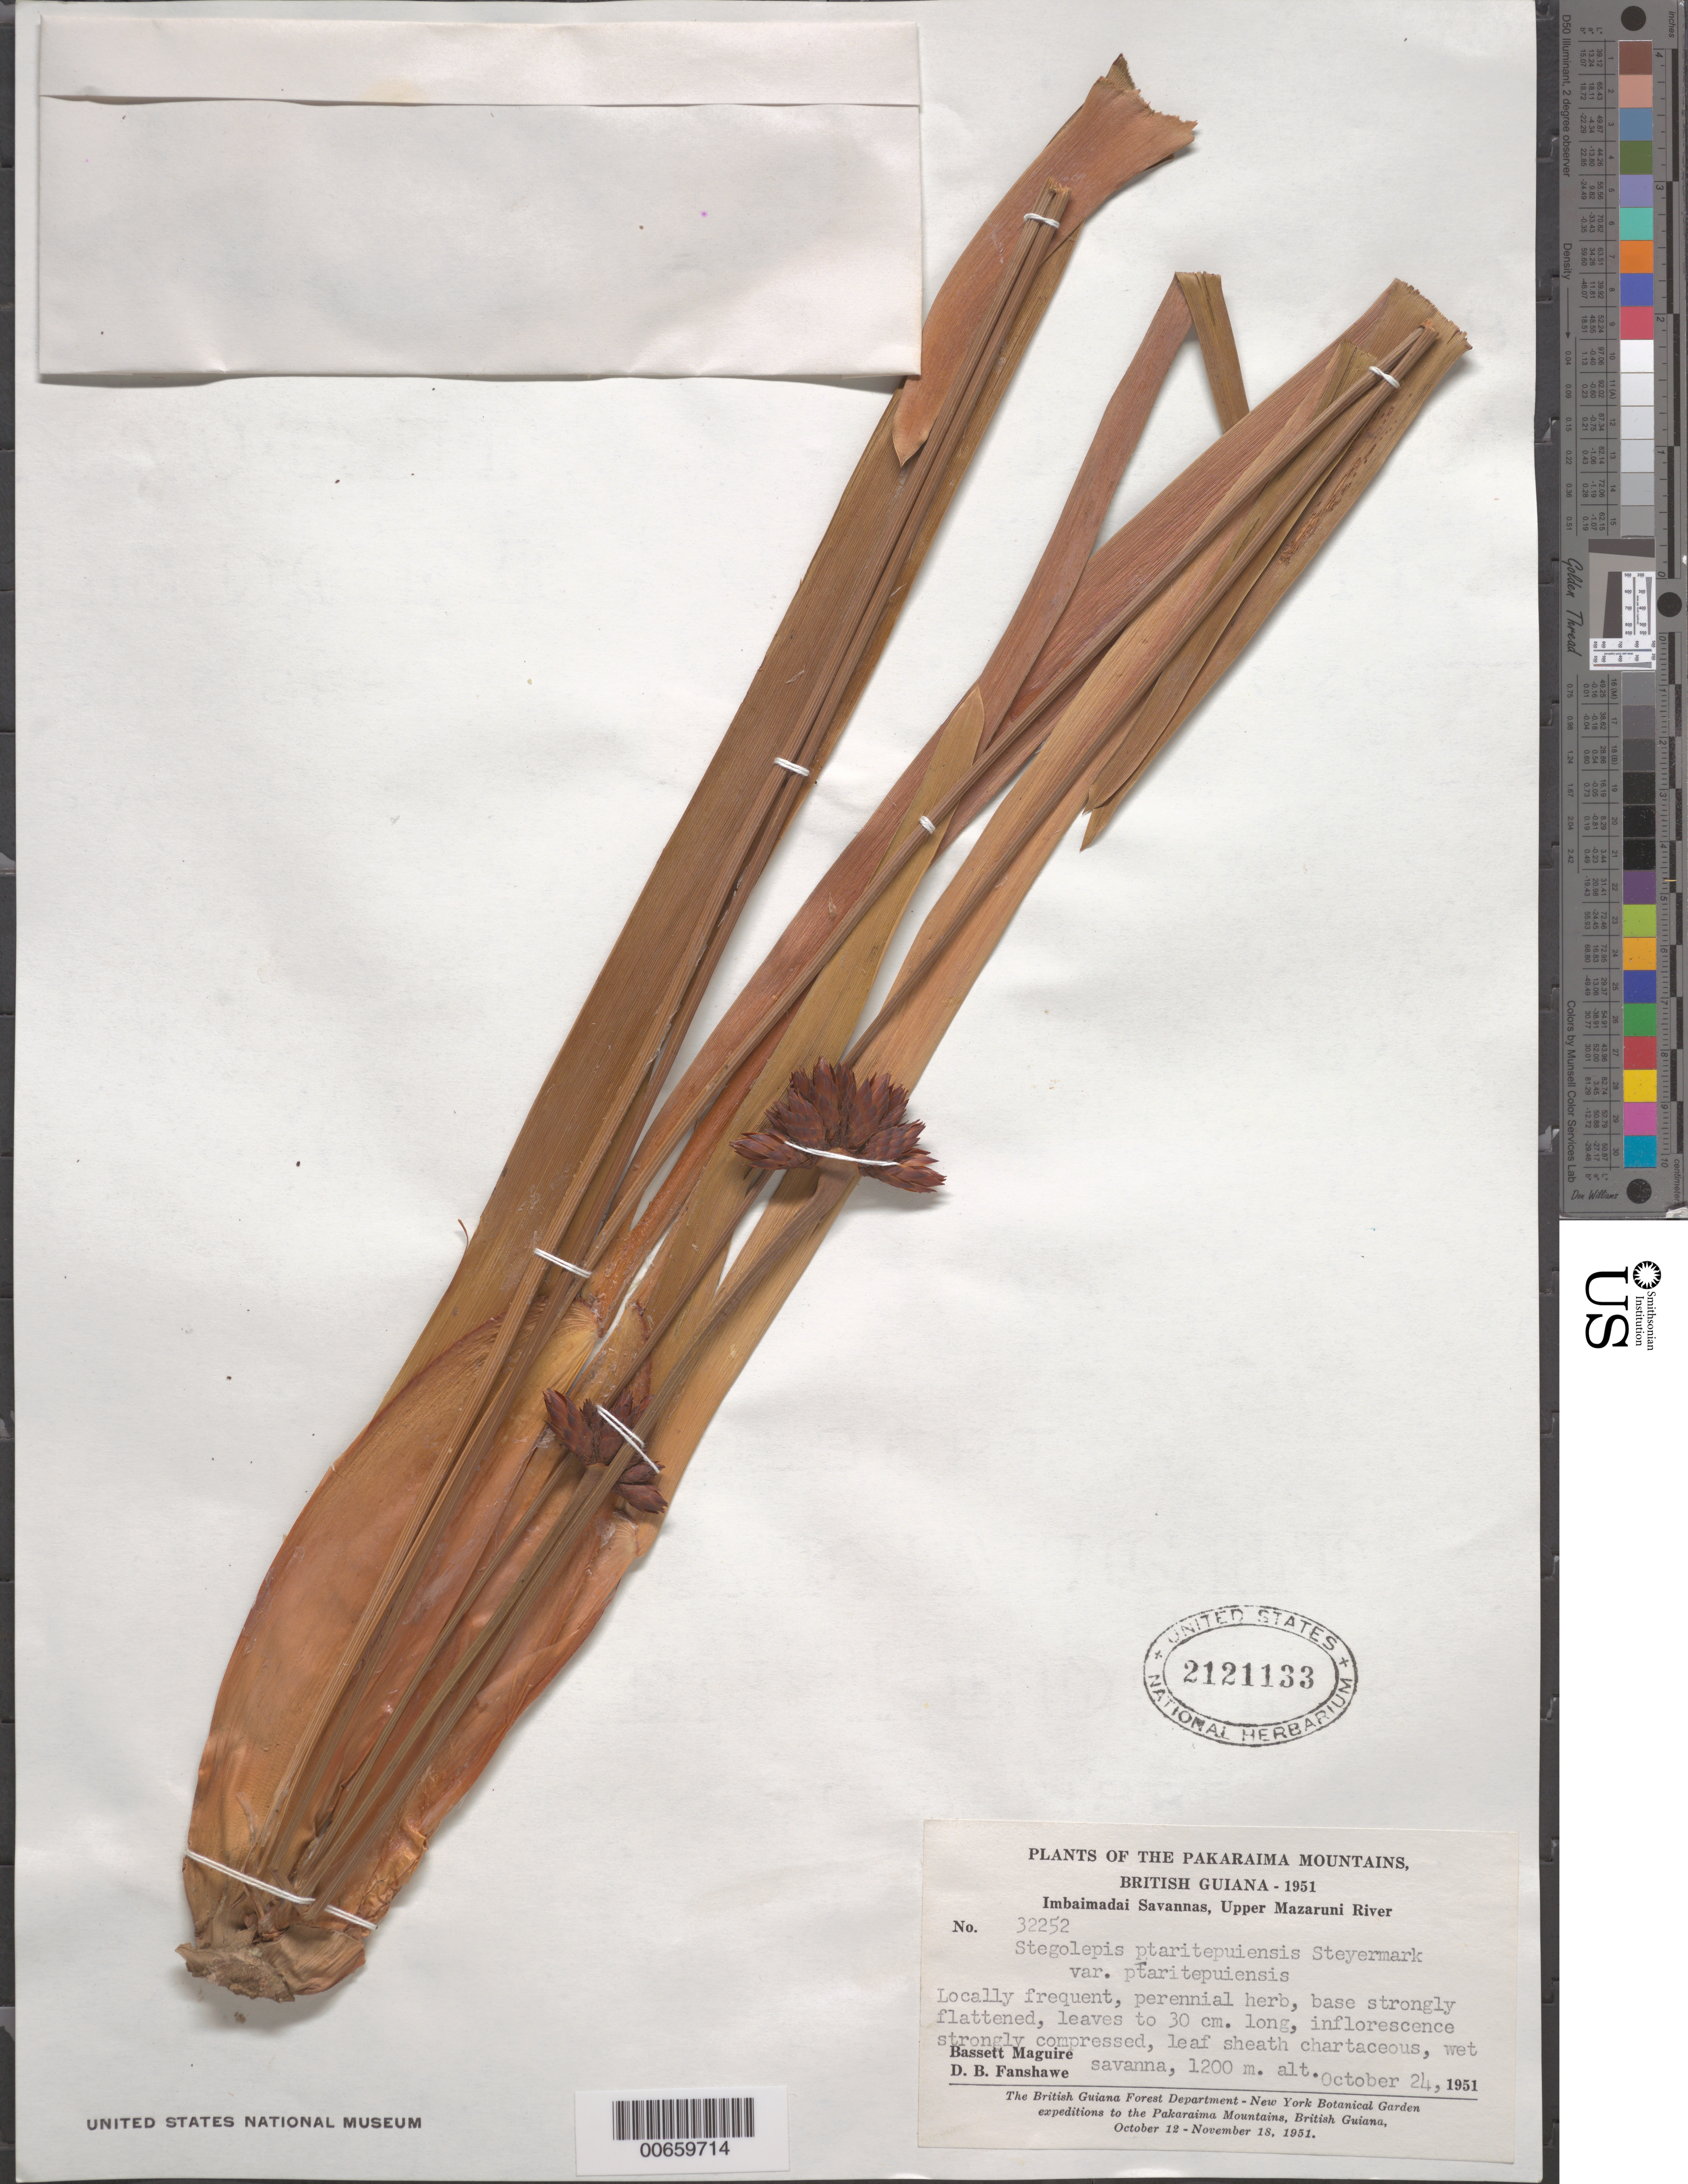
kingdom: Plantae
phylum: Tracheophyta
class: Liliopsida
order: Poales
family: Rapateaceae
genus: Stegolepis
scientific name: Stegolepis ptaritepuiensis var. ptaritepuiensis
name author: Steyerm.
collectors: B. Maguire & D. B. Fanshawe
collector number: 32252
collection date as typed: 24-Oct-51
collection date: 1951-10-24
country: Guyana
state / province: Cuyuni-Mazaruni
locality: Imbaimadai Savannas, Pakaraima Mts., Upper Mazaruni River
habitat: Wet savanna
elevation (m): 1200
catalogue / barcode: US 2121133